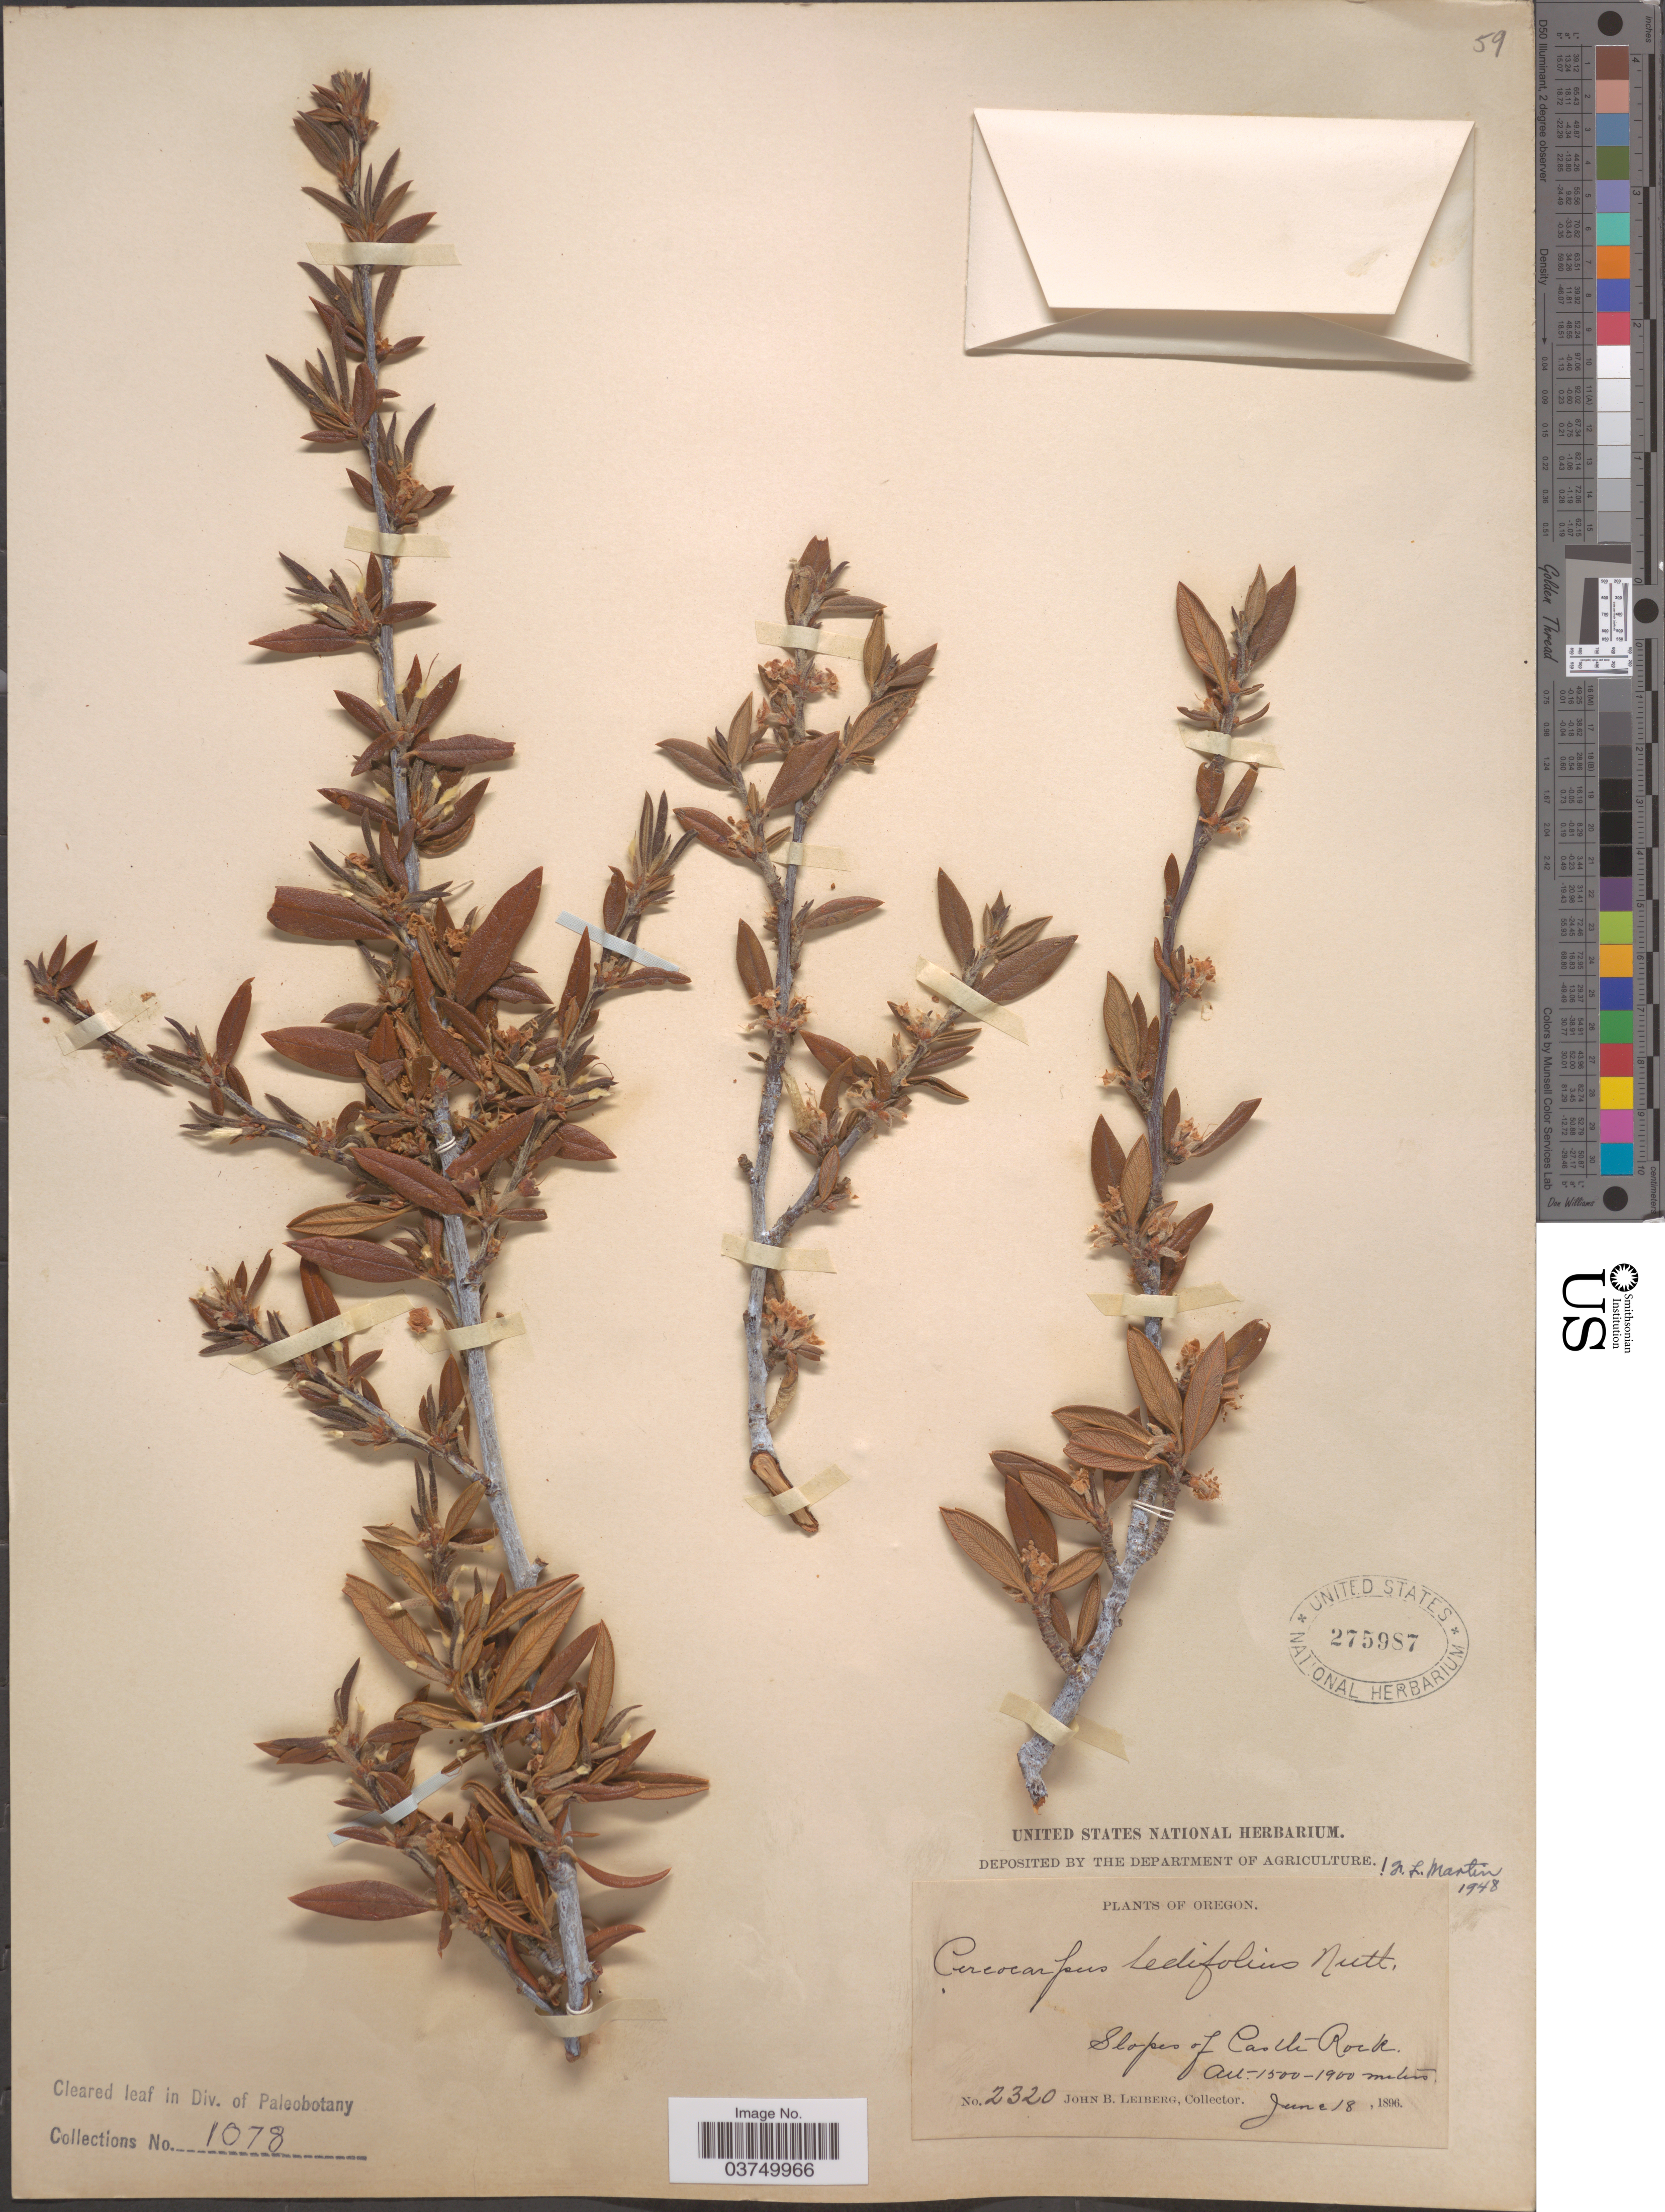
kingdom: Plantae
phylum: Tracheophyta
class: Magnoliopsida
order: Rosales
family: Rosaceae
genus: Cercocarpus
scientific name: Cercocarpus ledifolius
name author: Nutt.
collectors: J. B. Leiberg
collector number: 2320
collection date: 1896-06-18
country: United States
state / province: Oregon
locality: Slopes of Castle Rock.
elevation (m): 1500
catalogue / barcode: US 275987